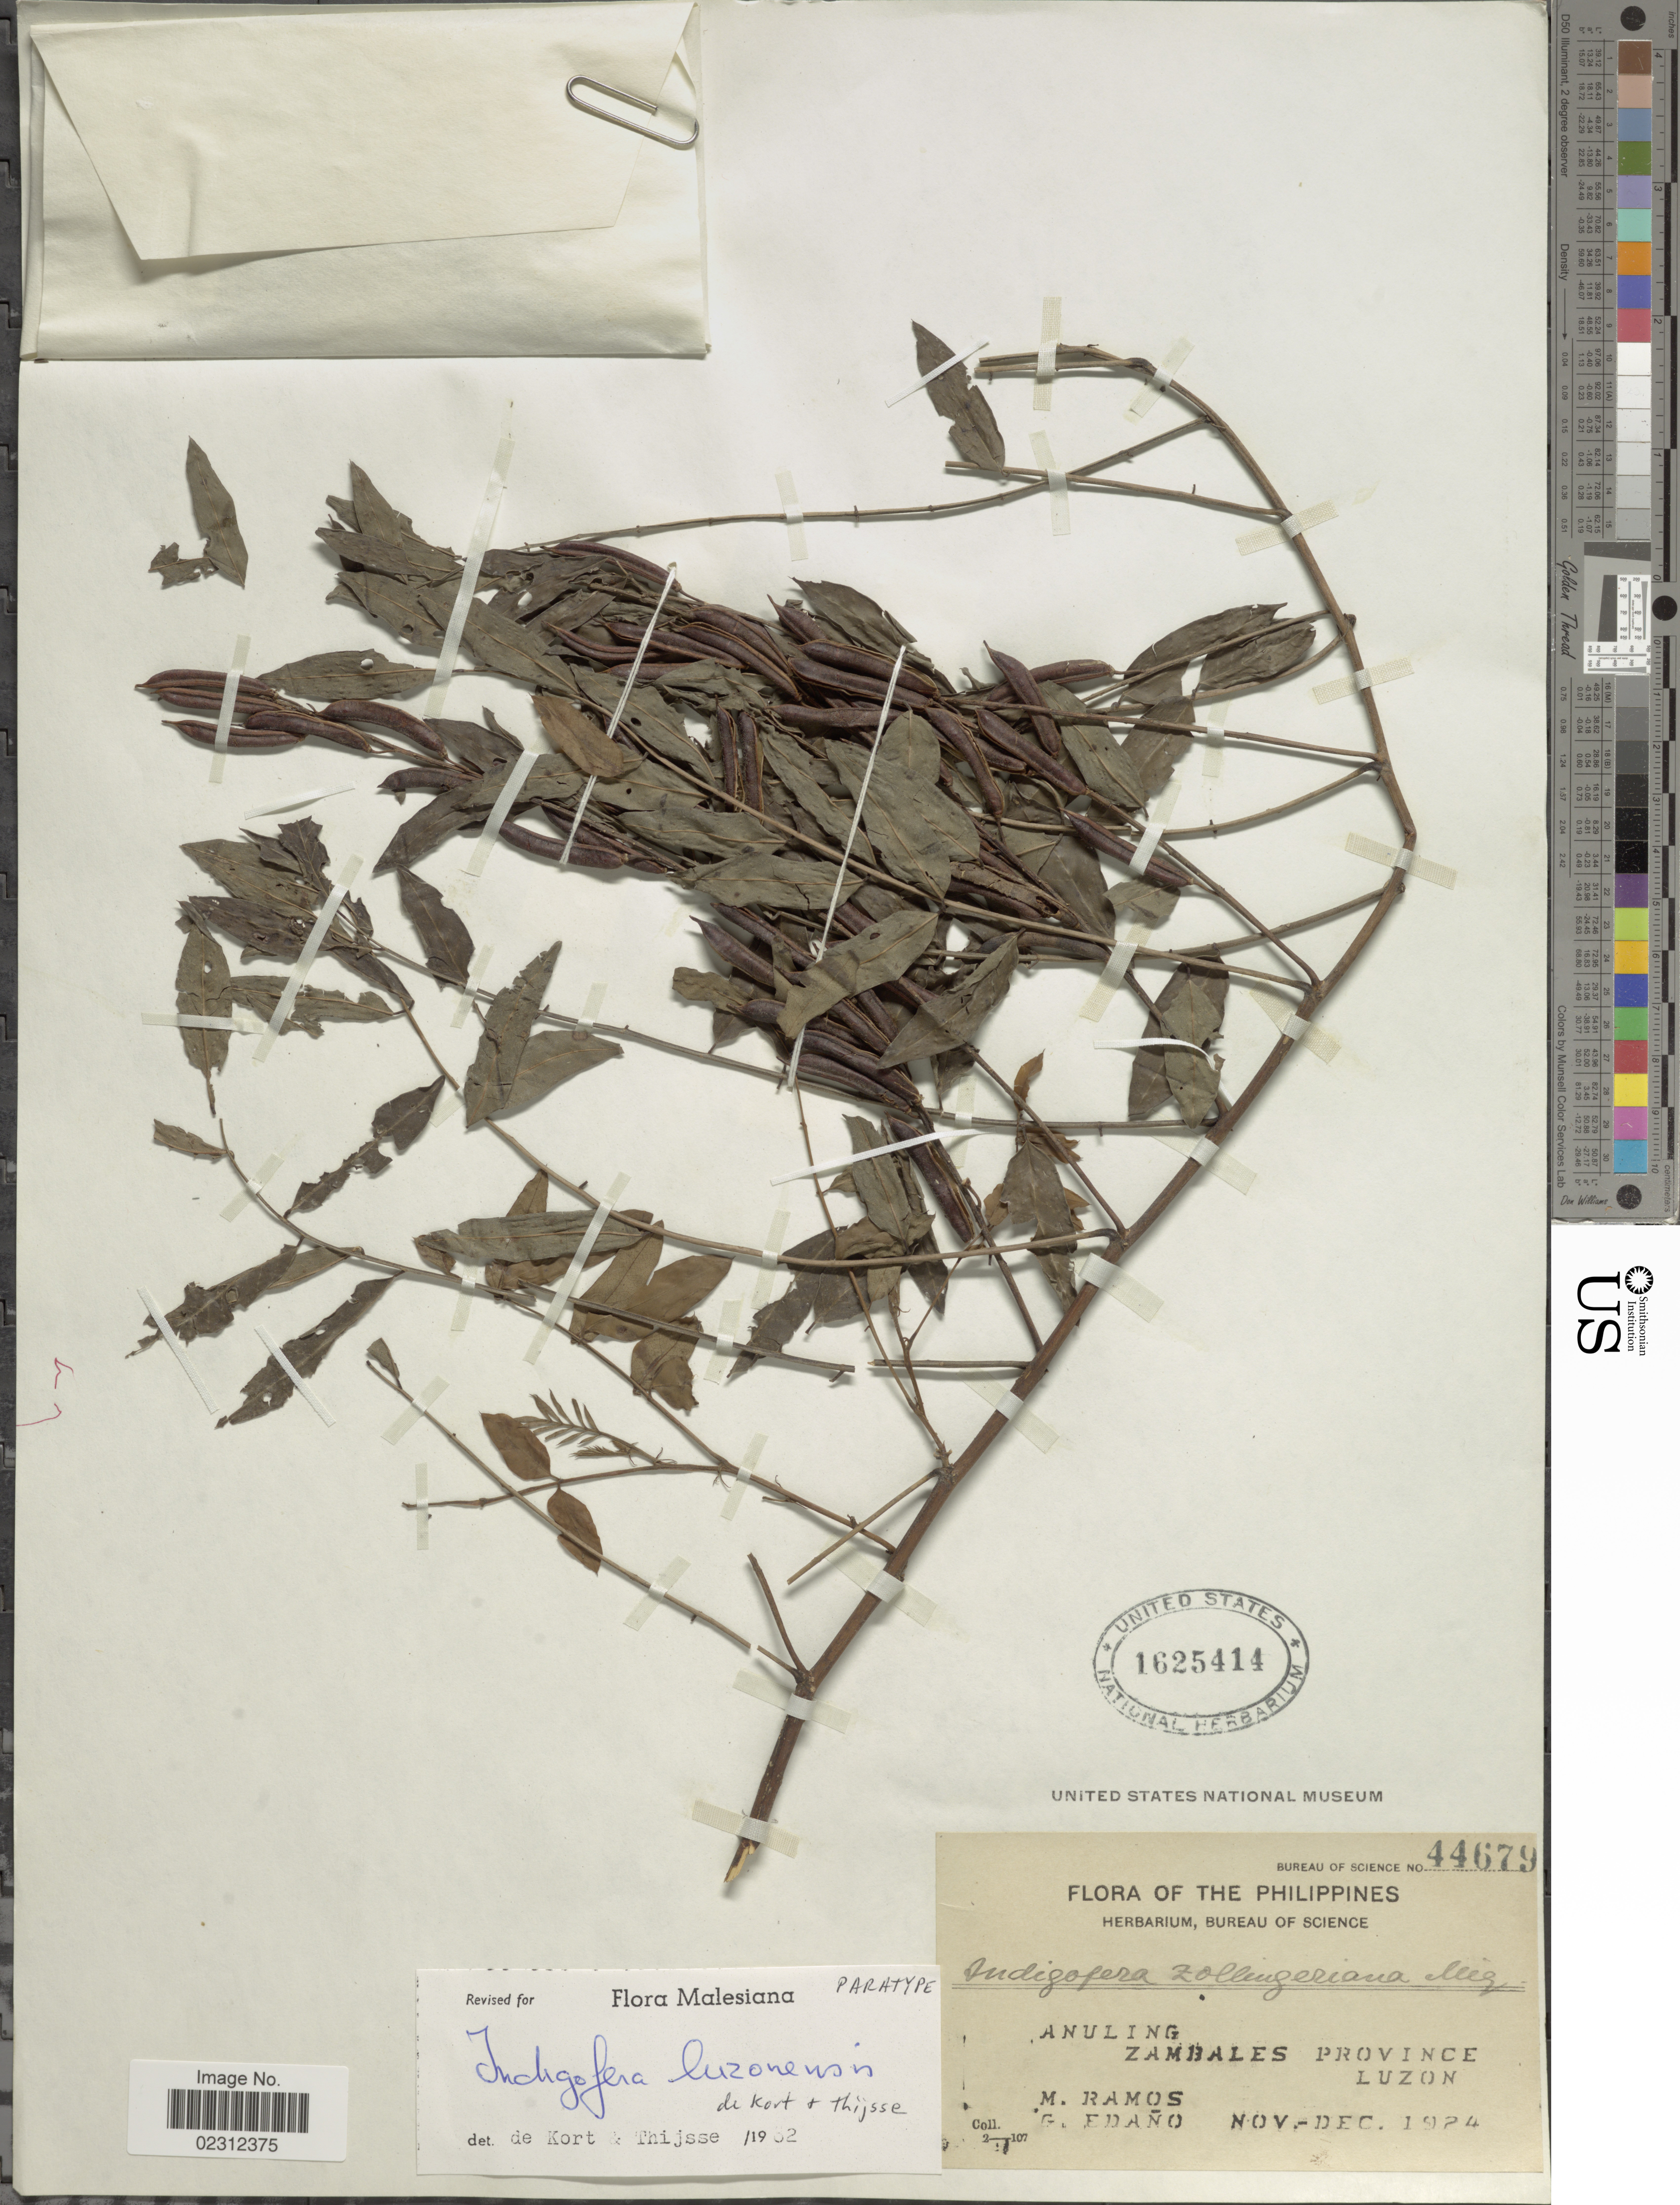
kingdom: Plantae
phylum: Tracheophyta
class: Magnoliopsida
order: Fabales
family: Fabaceae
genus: Indigofera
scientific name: Indigofera luzonensis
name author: de Korte & Thijsse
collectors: M. Ramos & G. Edaño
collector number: Bureau Of Science 44679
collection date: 1924-11/1924-12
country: Philippines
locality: Anuling, Zambales Province, Luzon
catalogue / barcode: US 1625414